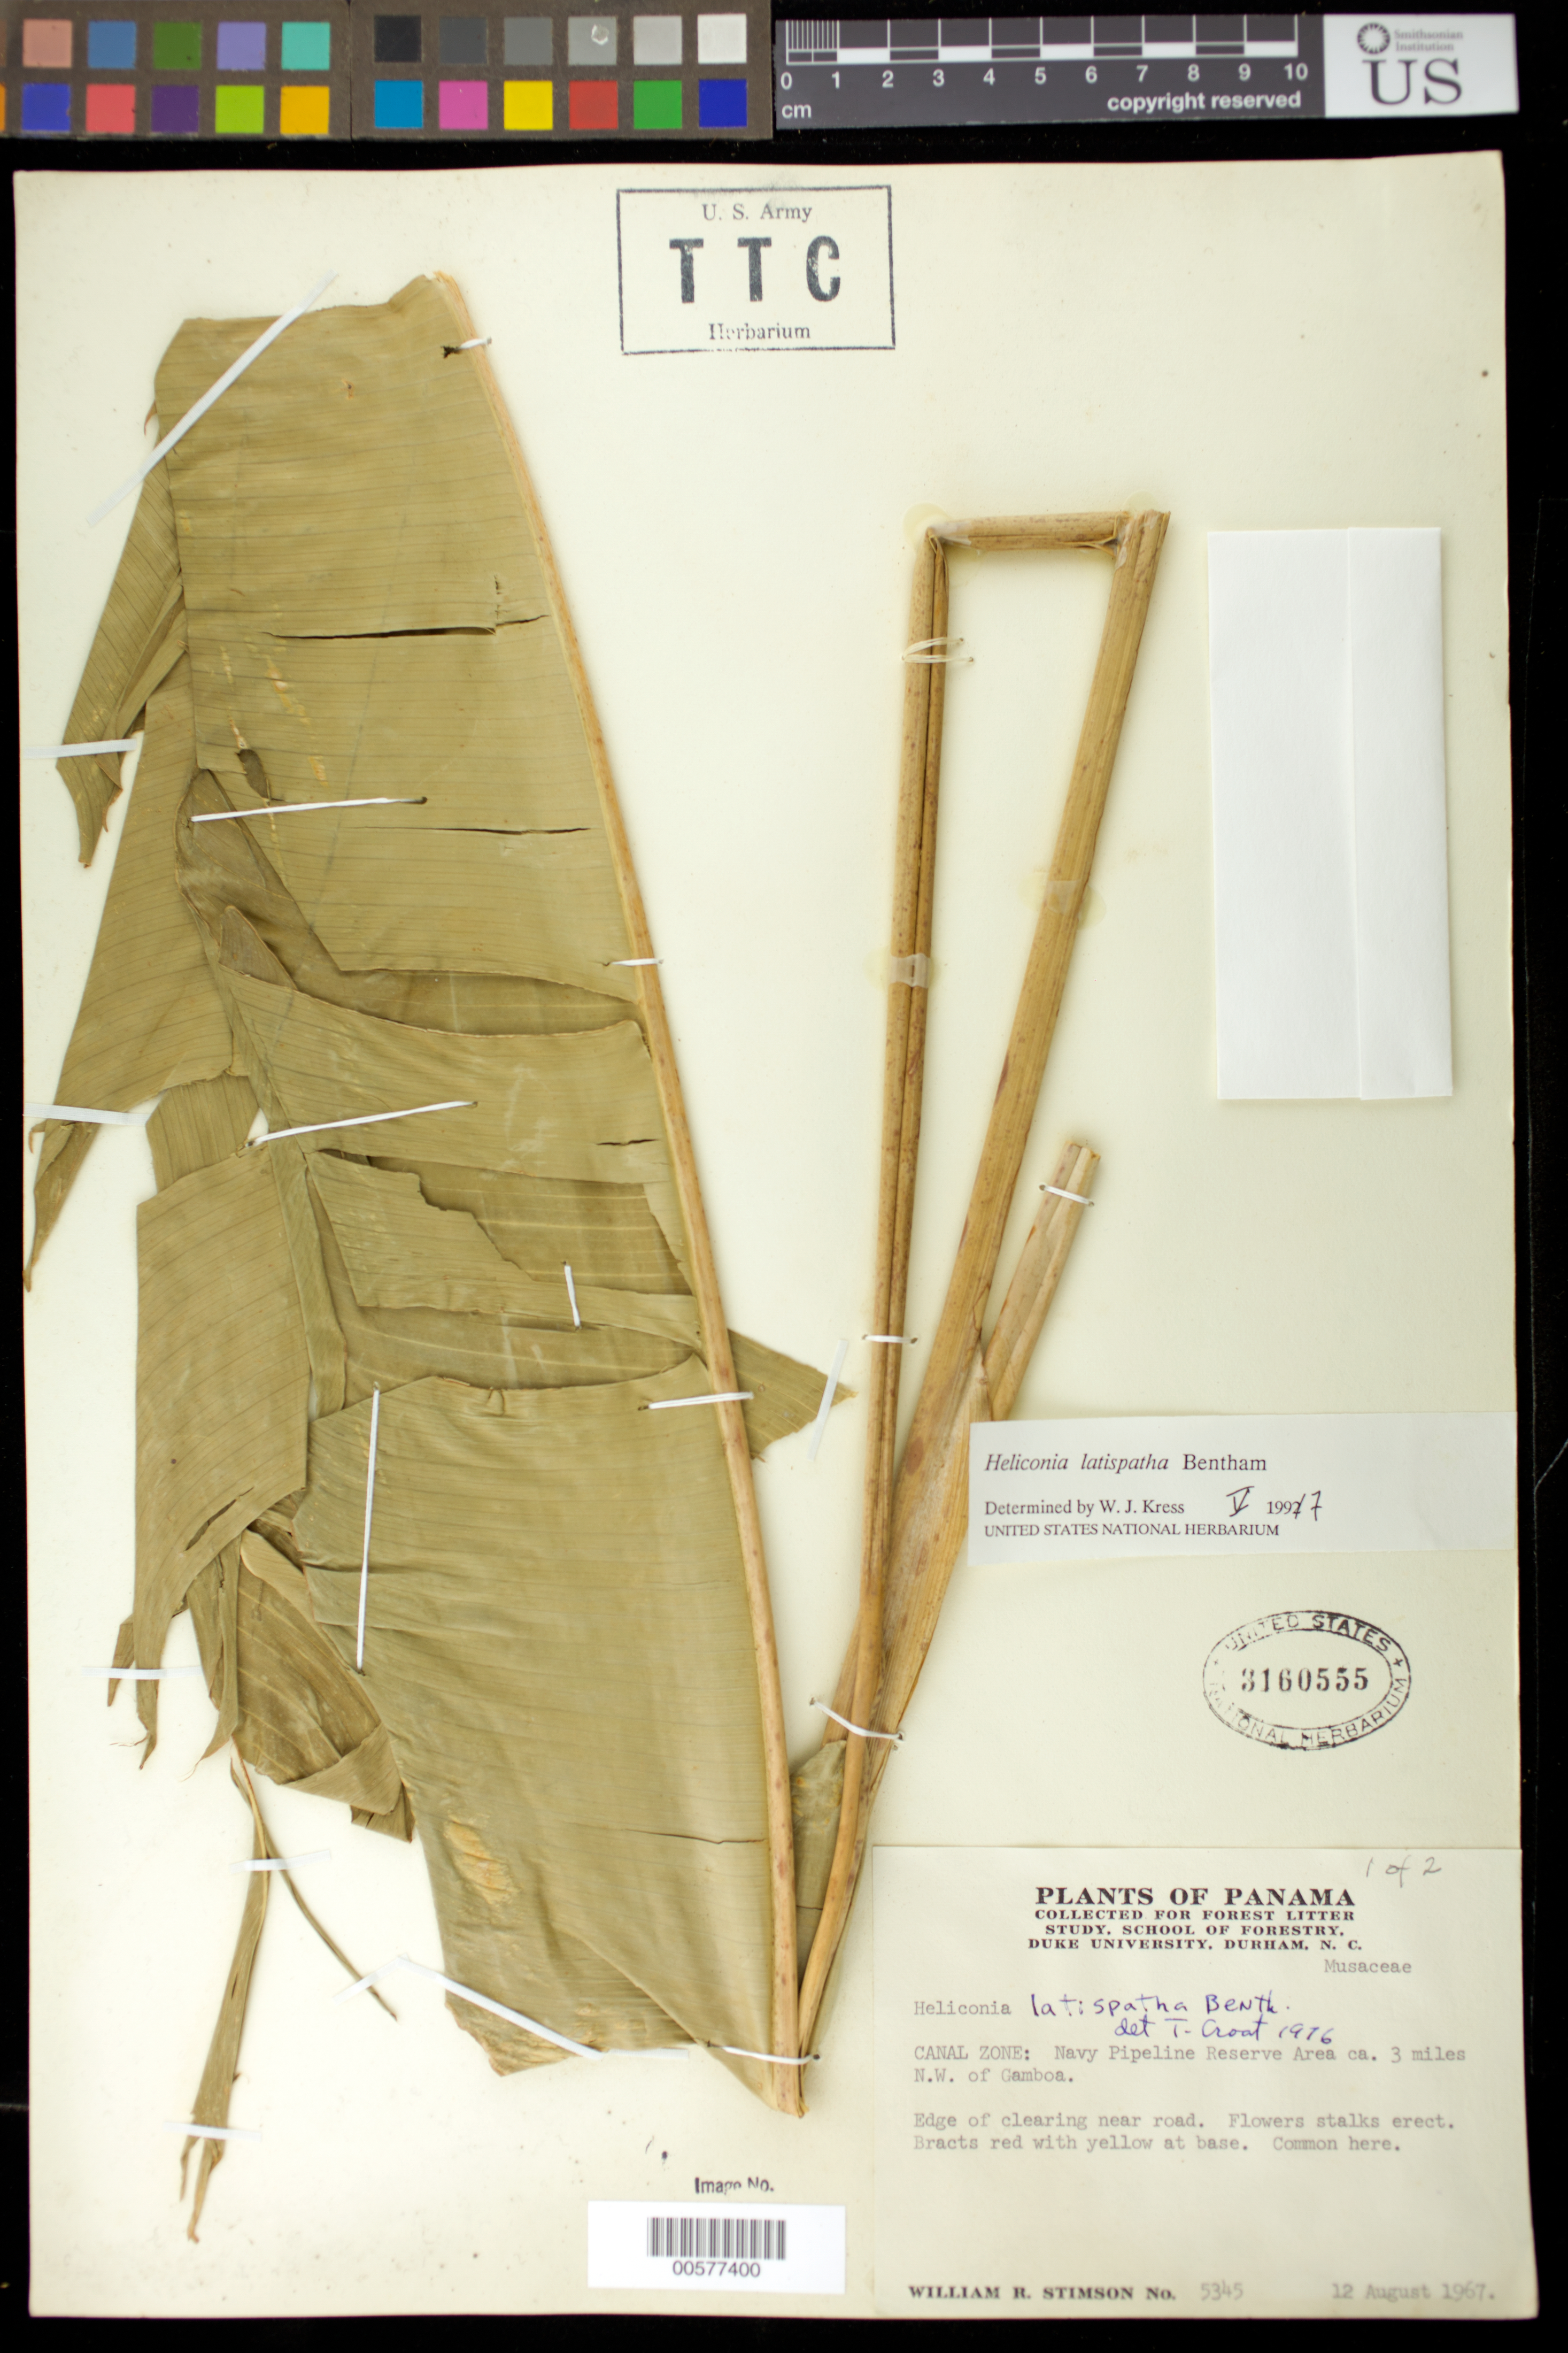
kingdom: Plantae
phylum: Tracheophyta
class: Liliopsida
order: Zingiberales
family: Heliconiaceae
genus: Heliconia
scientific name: Heliconia latispatha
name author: Benth.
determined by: Croat, Thomas B., Missouri Botanical Garden (MO)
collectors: W. R. Stimson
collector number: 5345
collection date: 1967-08-12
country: Panama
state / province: Colón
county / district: Canal Zone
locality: Navy Pipeline Reserve Area, ca. 3 miles NW of Gamboa.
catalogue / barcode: US 3160555